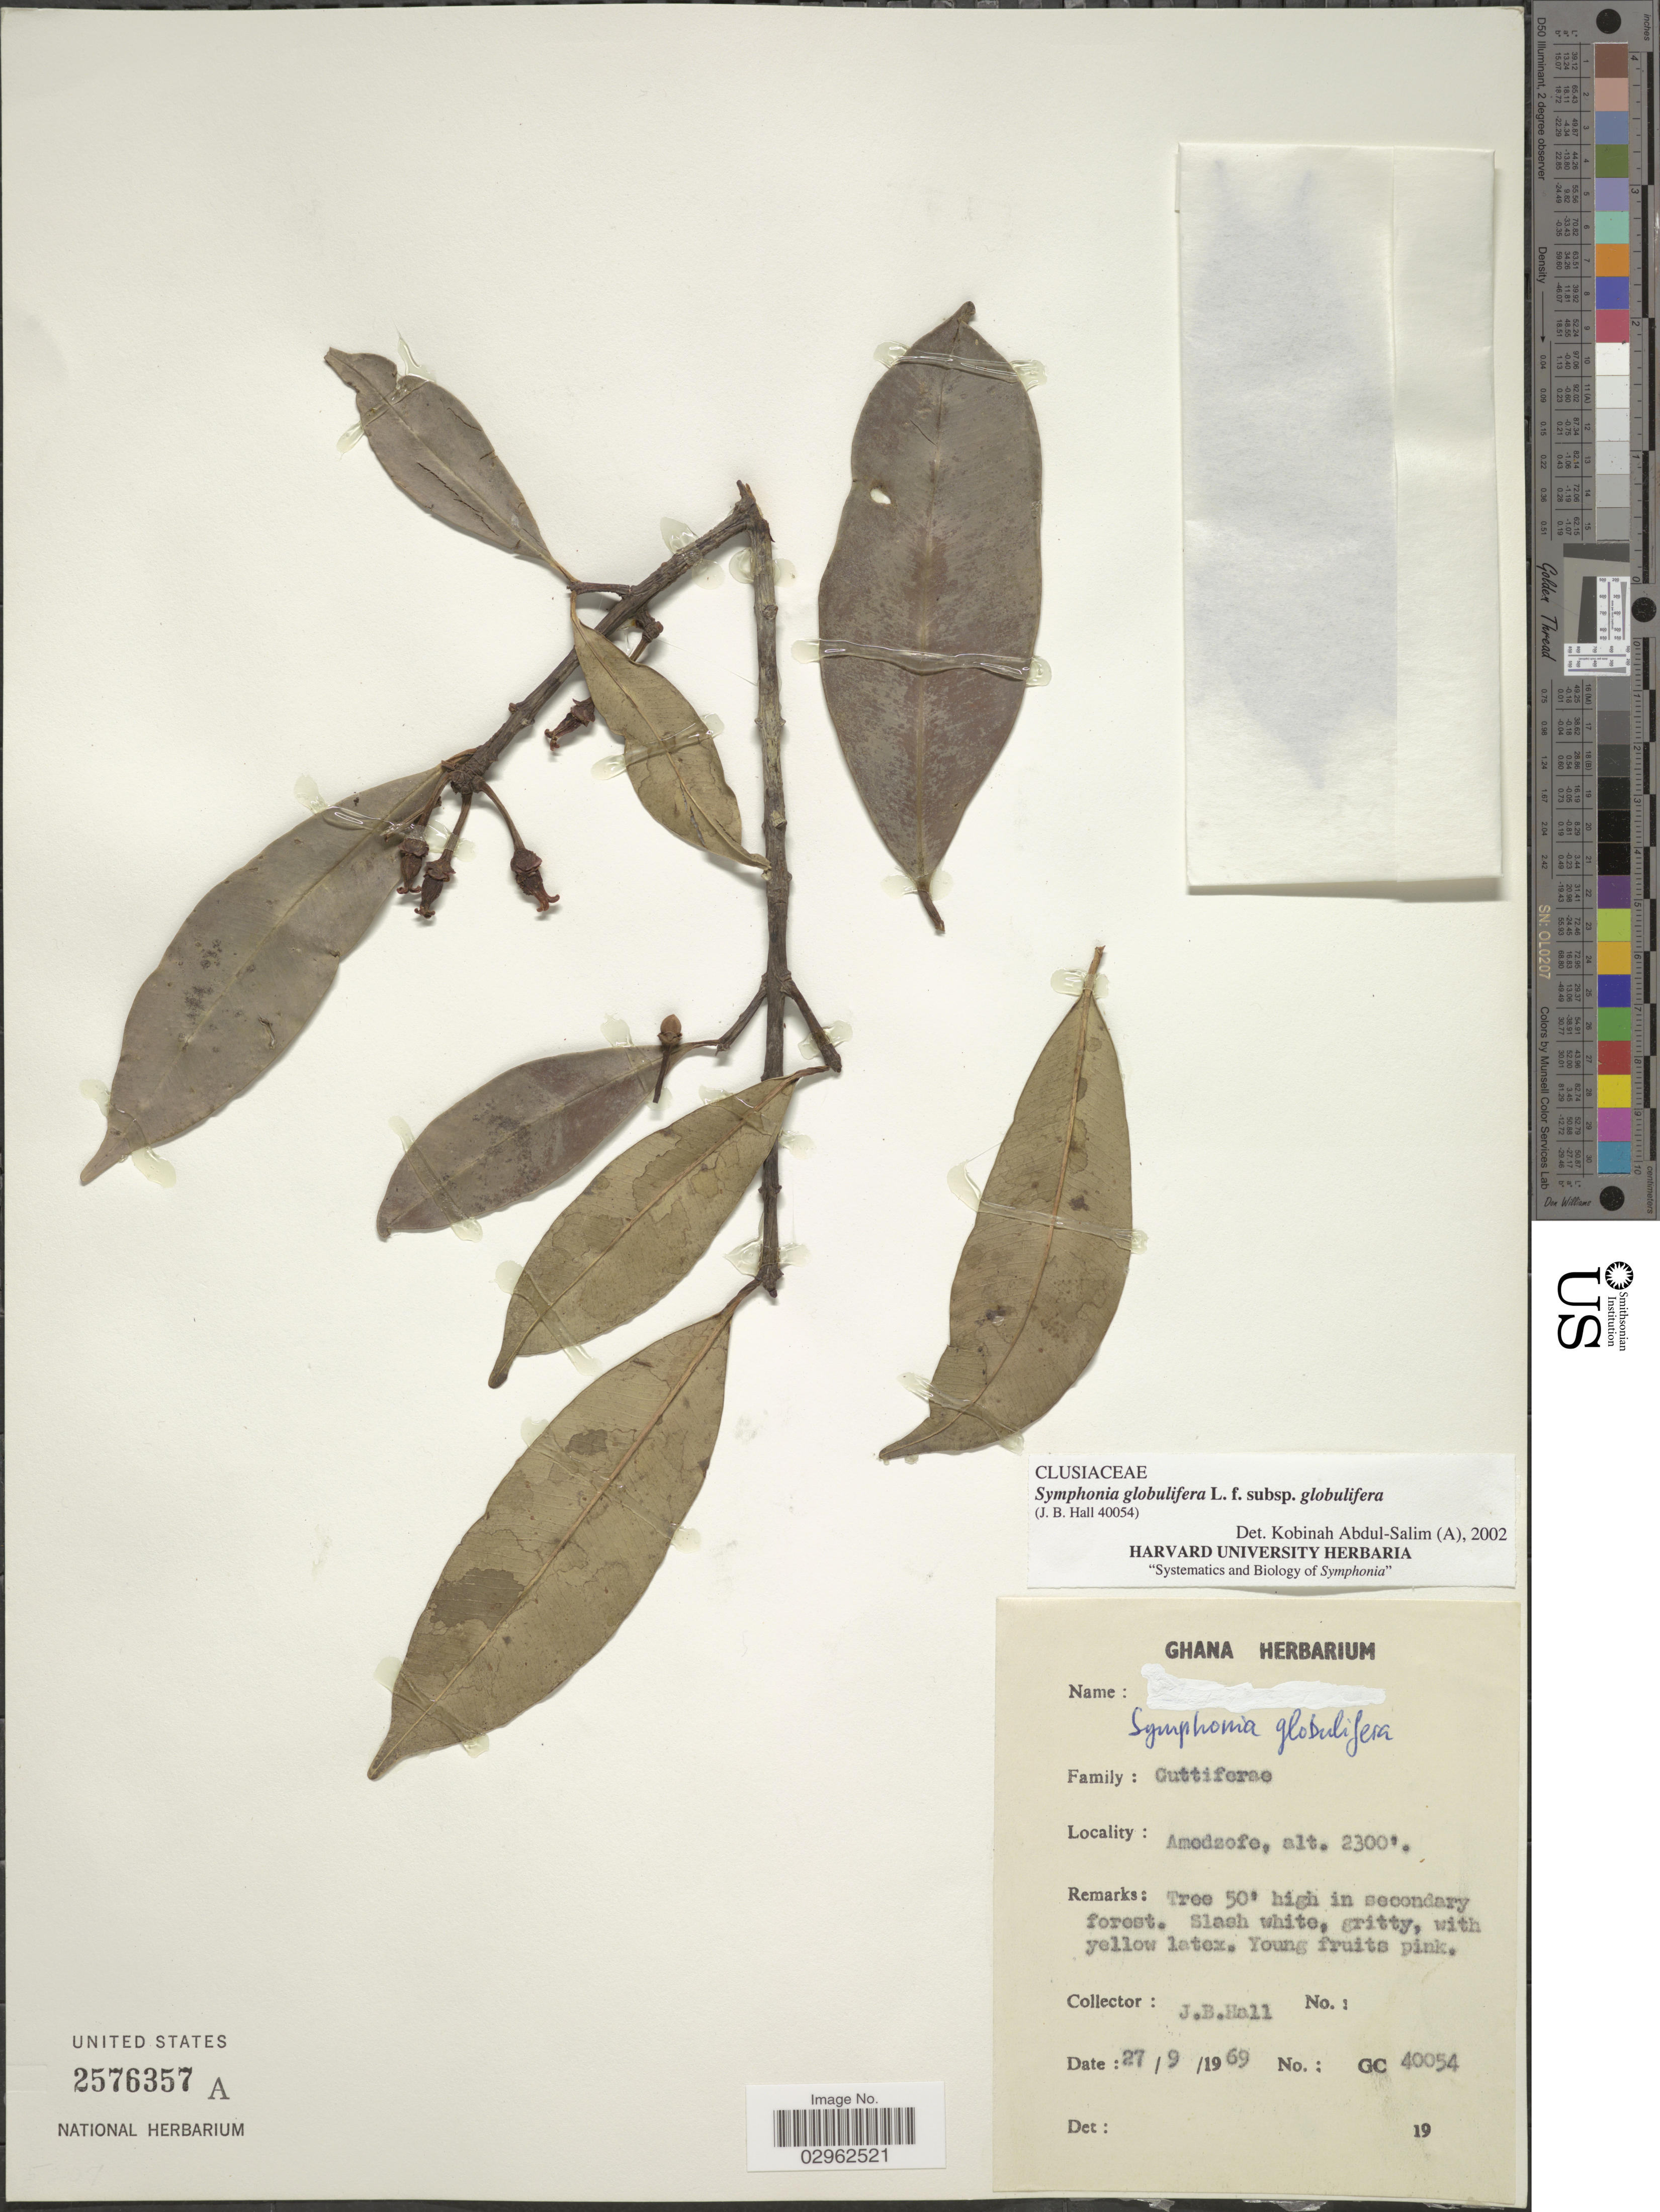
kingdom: Plantae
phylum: Tracheophyta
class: Magnoliopsida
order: Malpighiales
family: Clusiaceae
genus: Symphonia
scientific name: Symphonia globulifera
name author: L. f.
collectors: J. Hall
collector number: GC40054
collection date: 1969-09-27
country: Ghana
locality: Amodzofe.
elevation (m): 701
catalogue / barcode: US 2576357A